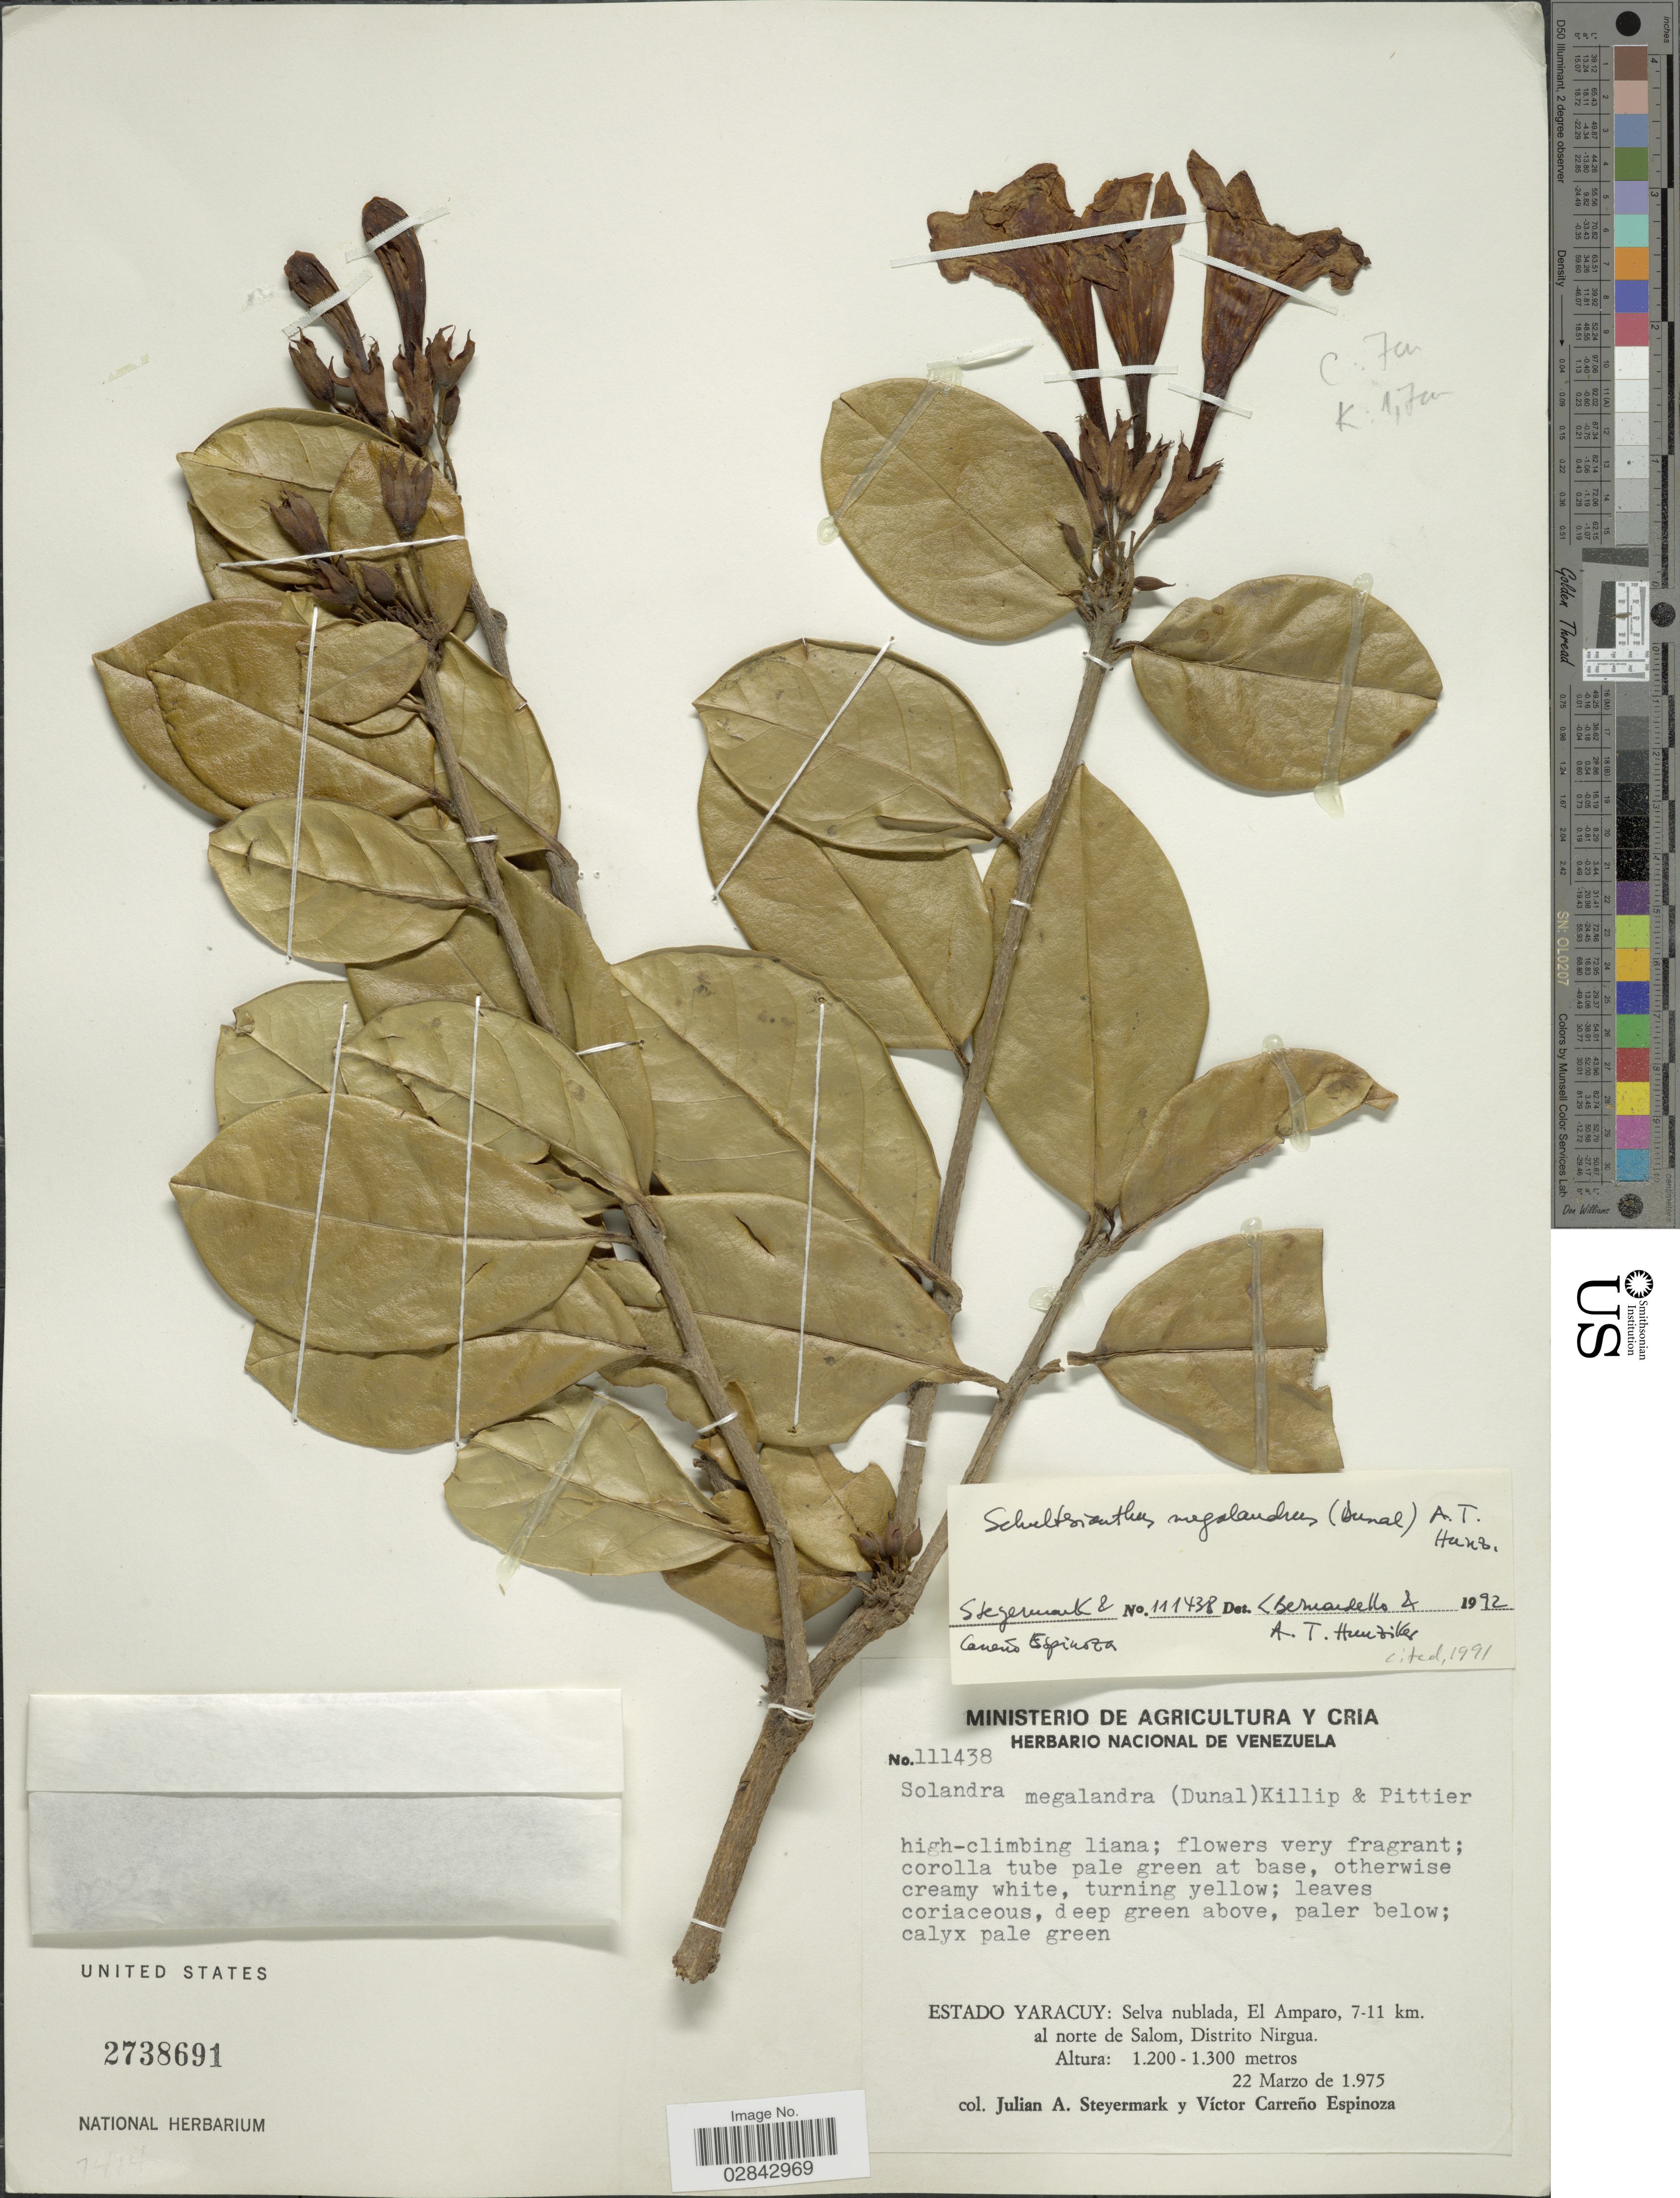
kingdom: Plantae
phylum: Tracheophyta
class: Magnoliopsida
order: Solanales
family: Solanaceae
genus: Schultesianthus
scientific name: Schultesianthus megalandrus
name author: (Dunal) Hunz.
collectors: J. Steyermark & V. Carreño E.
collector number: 111438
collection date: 1975-03-22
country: Venezuela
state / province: Yaracuy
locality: Selva nublada, El Amparo, 7-11 km al norte de Salom, Distrito Nirgua.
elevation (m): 1200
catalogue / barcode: US 2738691